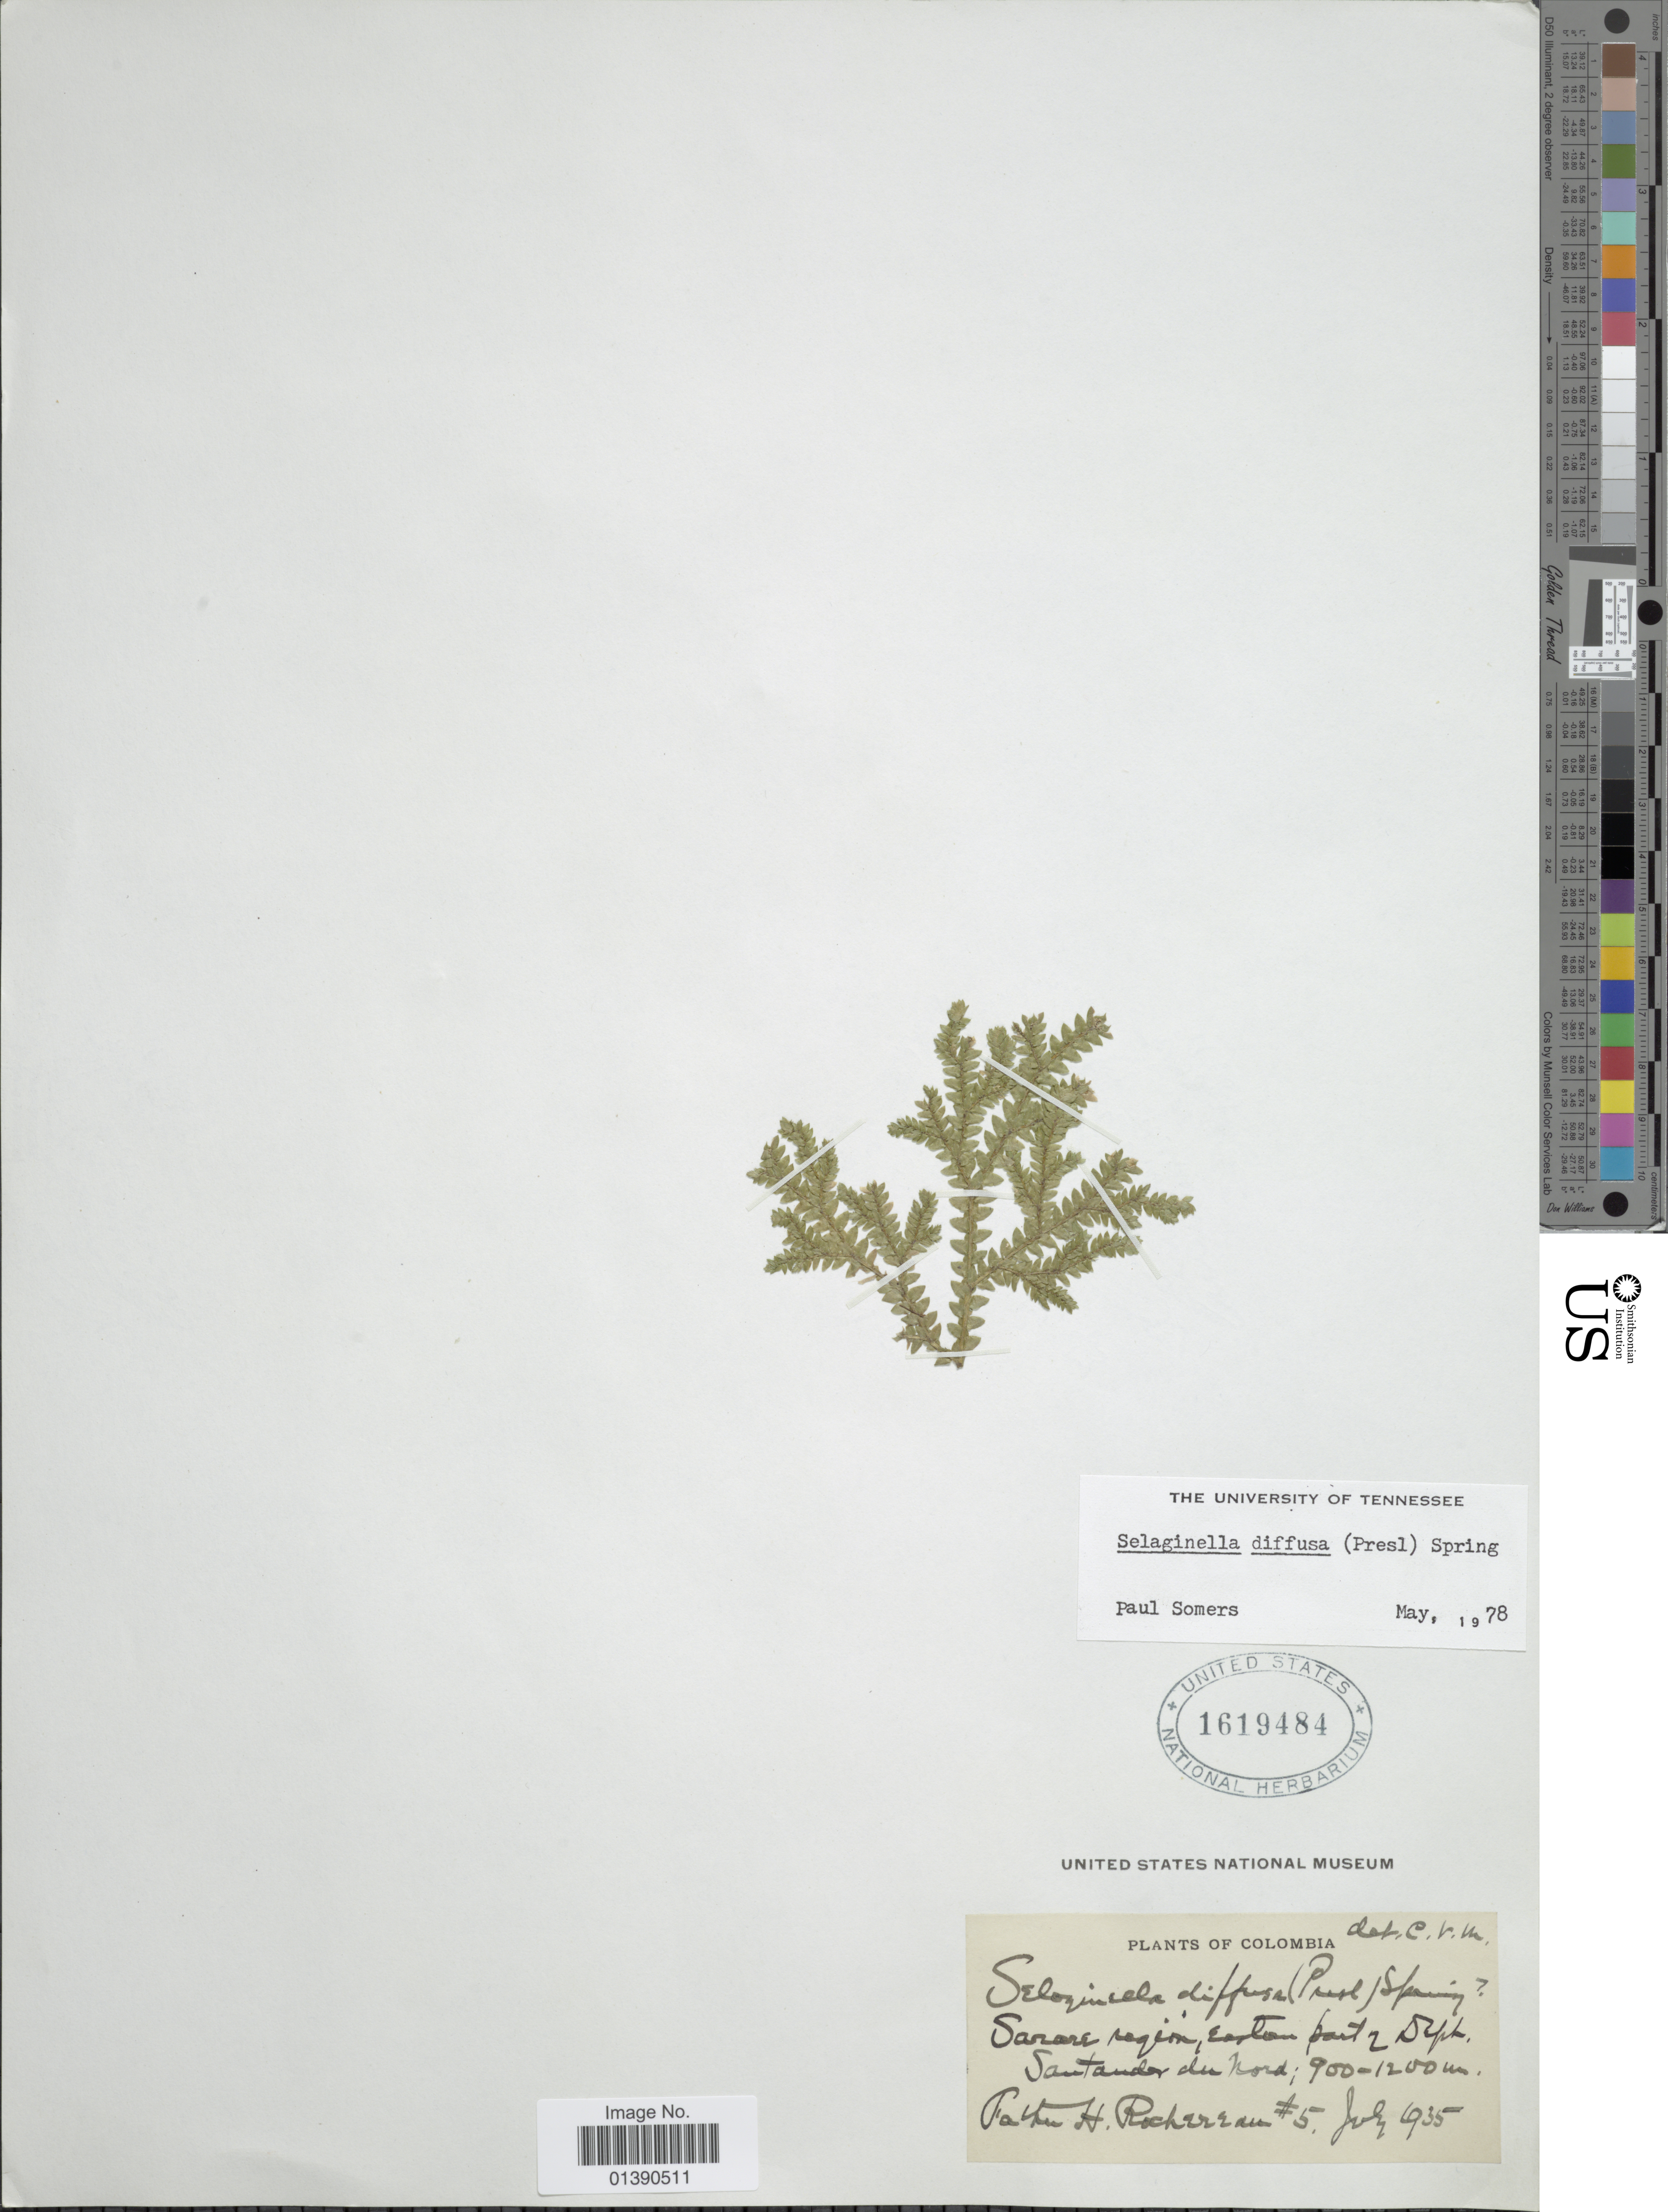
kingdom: Plantae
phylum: Tracheophyta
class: Lycopodiopsida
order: Selaginellales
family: Selaginellaceae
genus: Selaginella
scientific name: Selaginella diffusa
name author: (C. Presl) Spring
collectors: F. Rochereau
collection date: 1935-07-05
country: Colombia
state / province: Norte de Santander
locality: Sarae region, eastern part 2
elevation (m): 900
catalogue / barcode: US 1619484